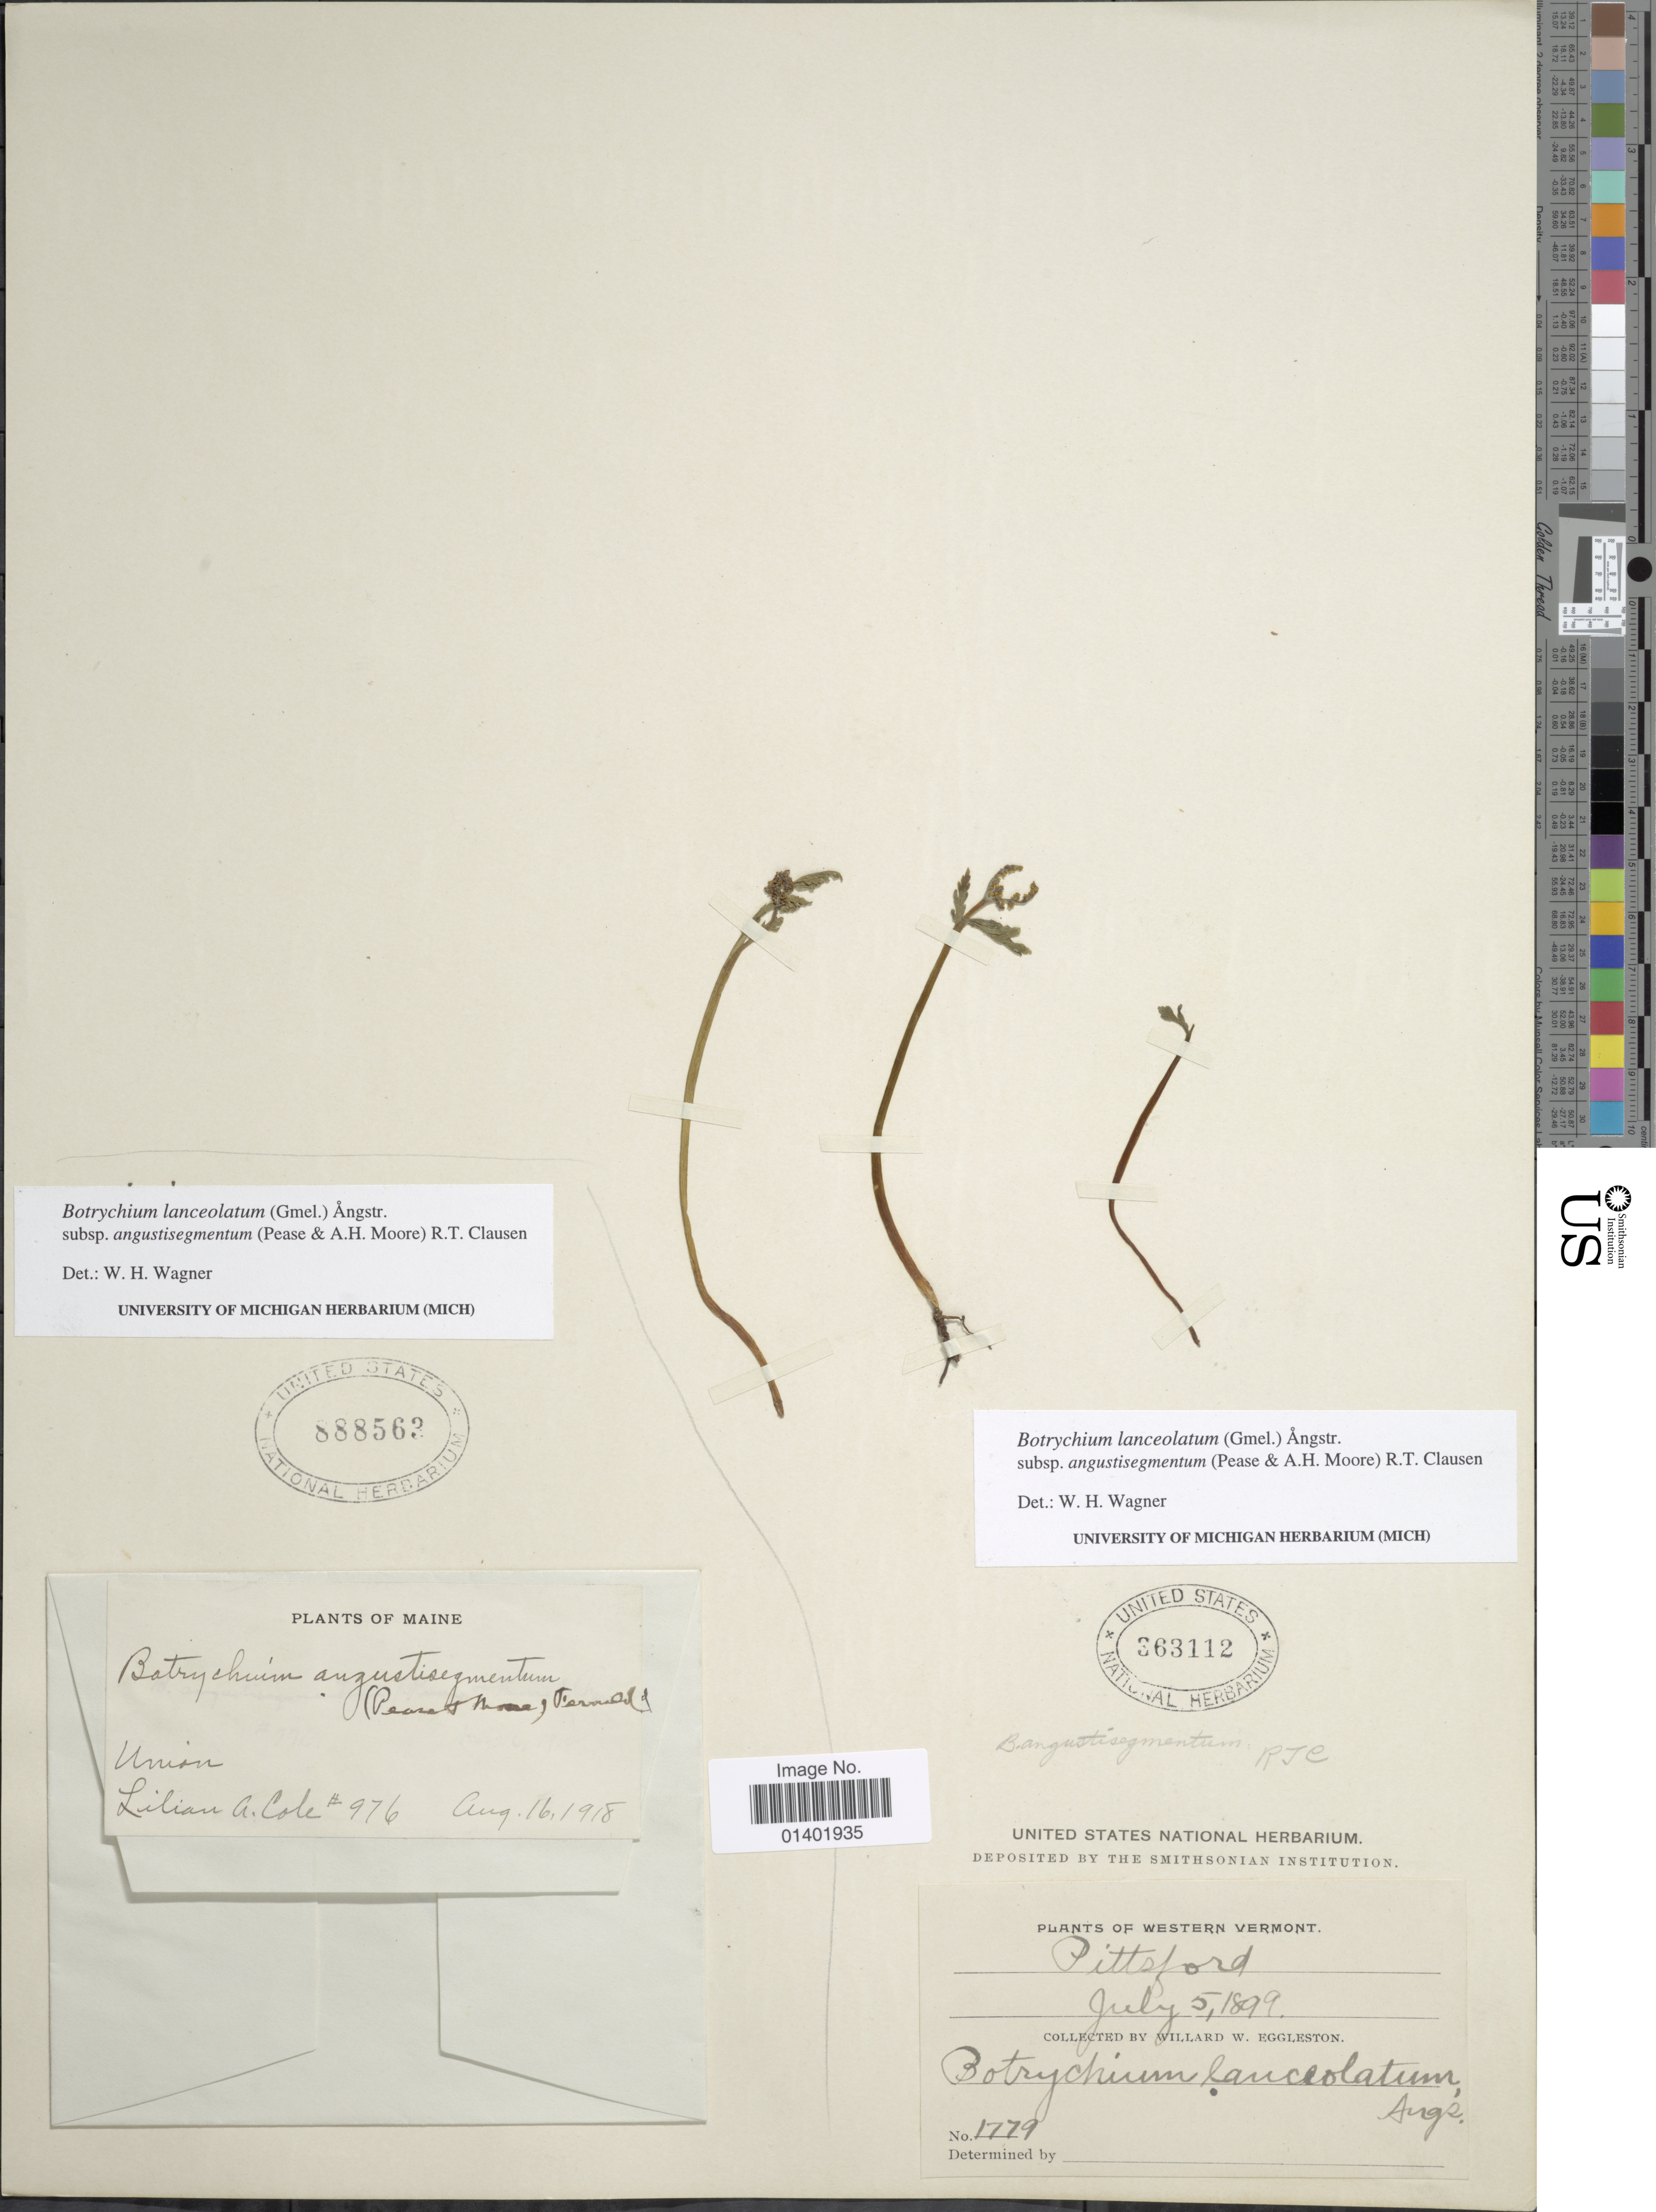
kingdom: Plantae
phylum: Tracheophyta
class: Polypodiopsida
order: Ophioglossales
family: Ophioglossaceae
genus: Botrychium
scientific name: Botrychium lanceolatum subsp. angustisegmentum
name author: (Pease & A.H. Moore) R.T. Clausen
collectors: L. A. Cole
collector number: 976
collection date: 1918-08-16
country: United States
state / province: Maine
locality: Union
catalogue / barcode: US 888563-2